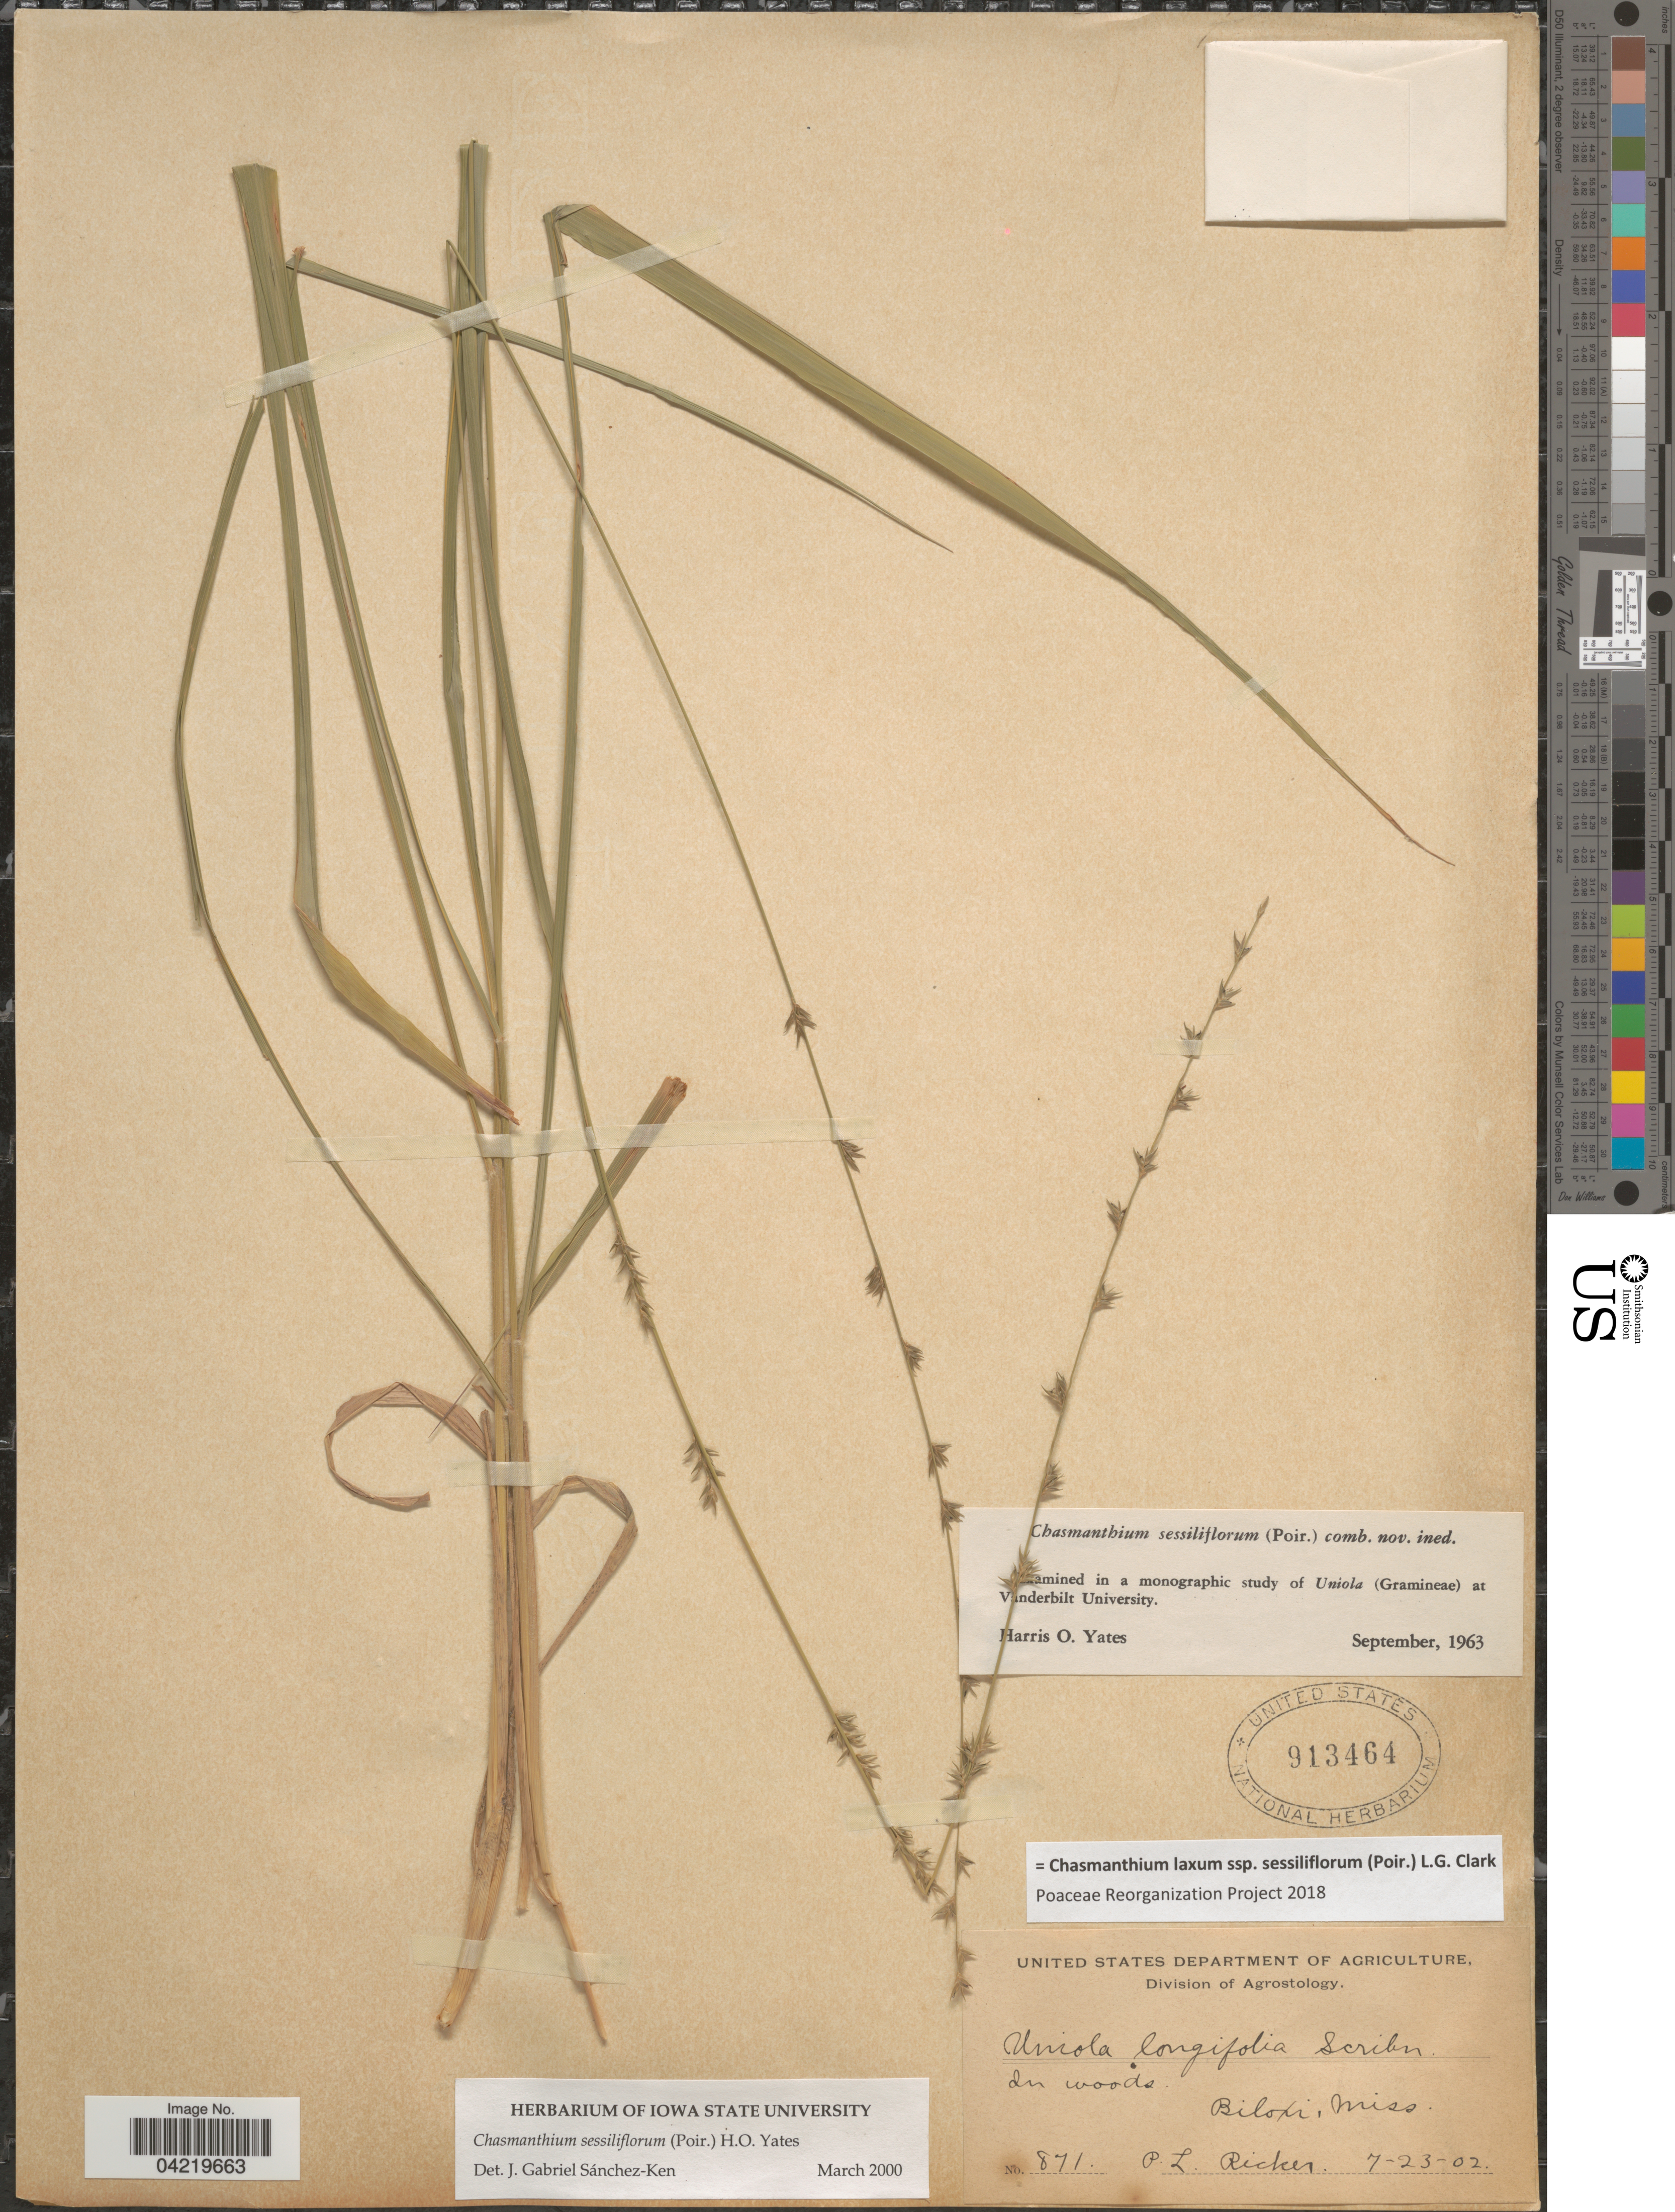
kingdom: Plantae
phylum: Tracheophyta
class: Liliopsida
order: Poales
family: Poaceae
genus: Chasmanthium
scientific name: Chasmanthium laxum subsp. sessiliflorum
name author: (L.) H.O. Yates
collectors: P. Ricker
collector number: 871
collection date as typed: Transcribed d/m/y: 23/7/2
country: United States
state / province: Mississippi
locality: In woods. Biloxi.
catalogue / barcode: US 913464